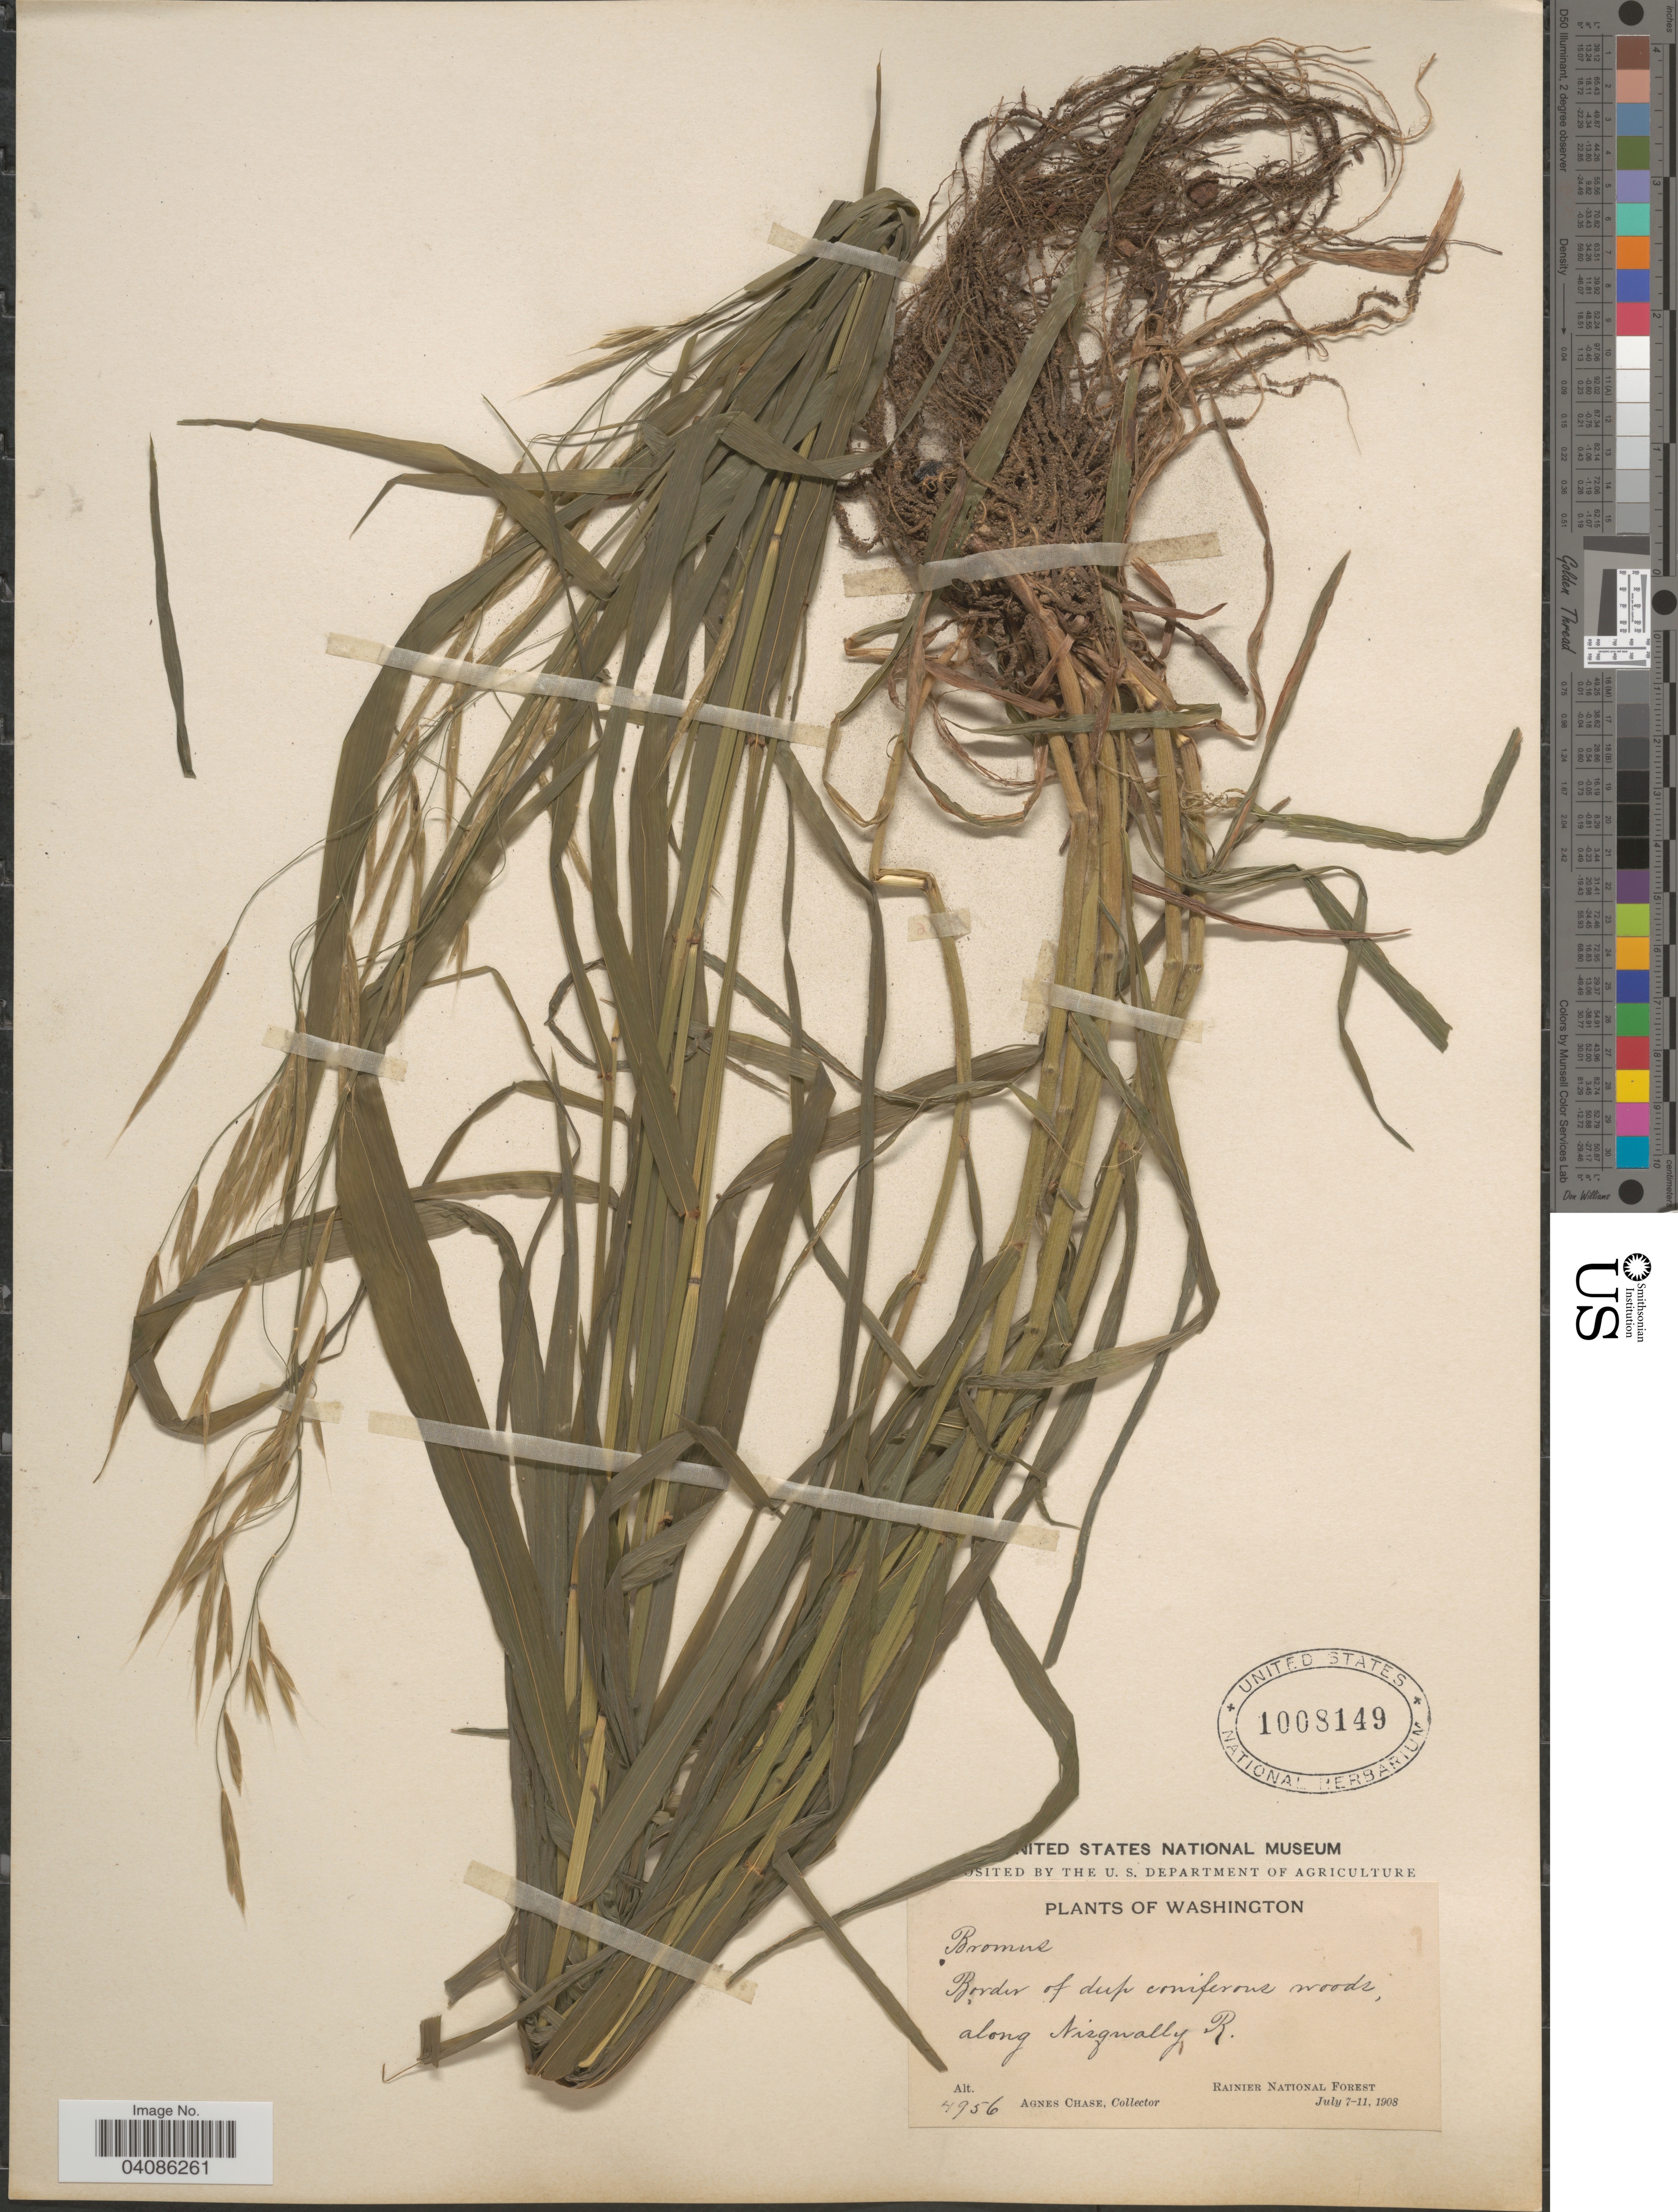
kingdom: Plantae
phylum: Tracheophyta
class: Liliopsida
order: Poales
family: Poaceae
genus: Bromus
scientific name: Bromus texensis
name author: (Shear) Hitchc.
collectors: A. Chase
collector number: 4956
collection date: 1908-07-07/1908-07-11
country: United States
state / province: Washington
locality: Border of deep coniferous woods, along Nisgually R. Rainier National Forest.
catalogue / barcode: US 1008149